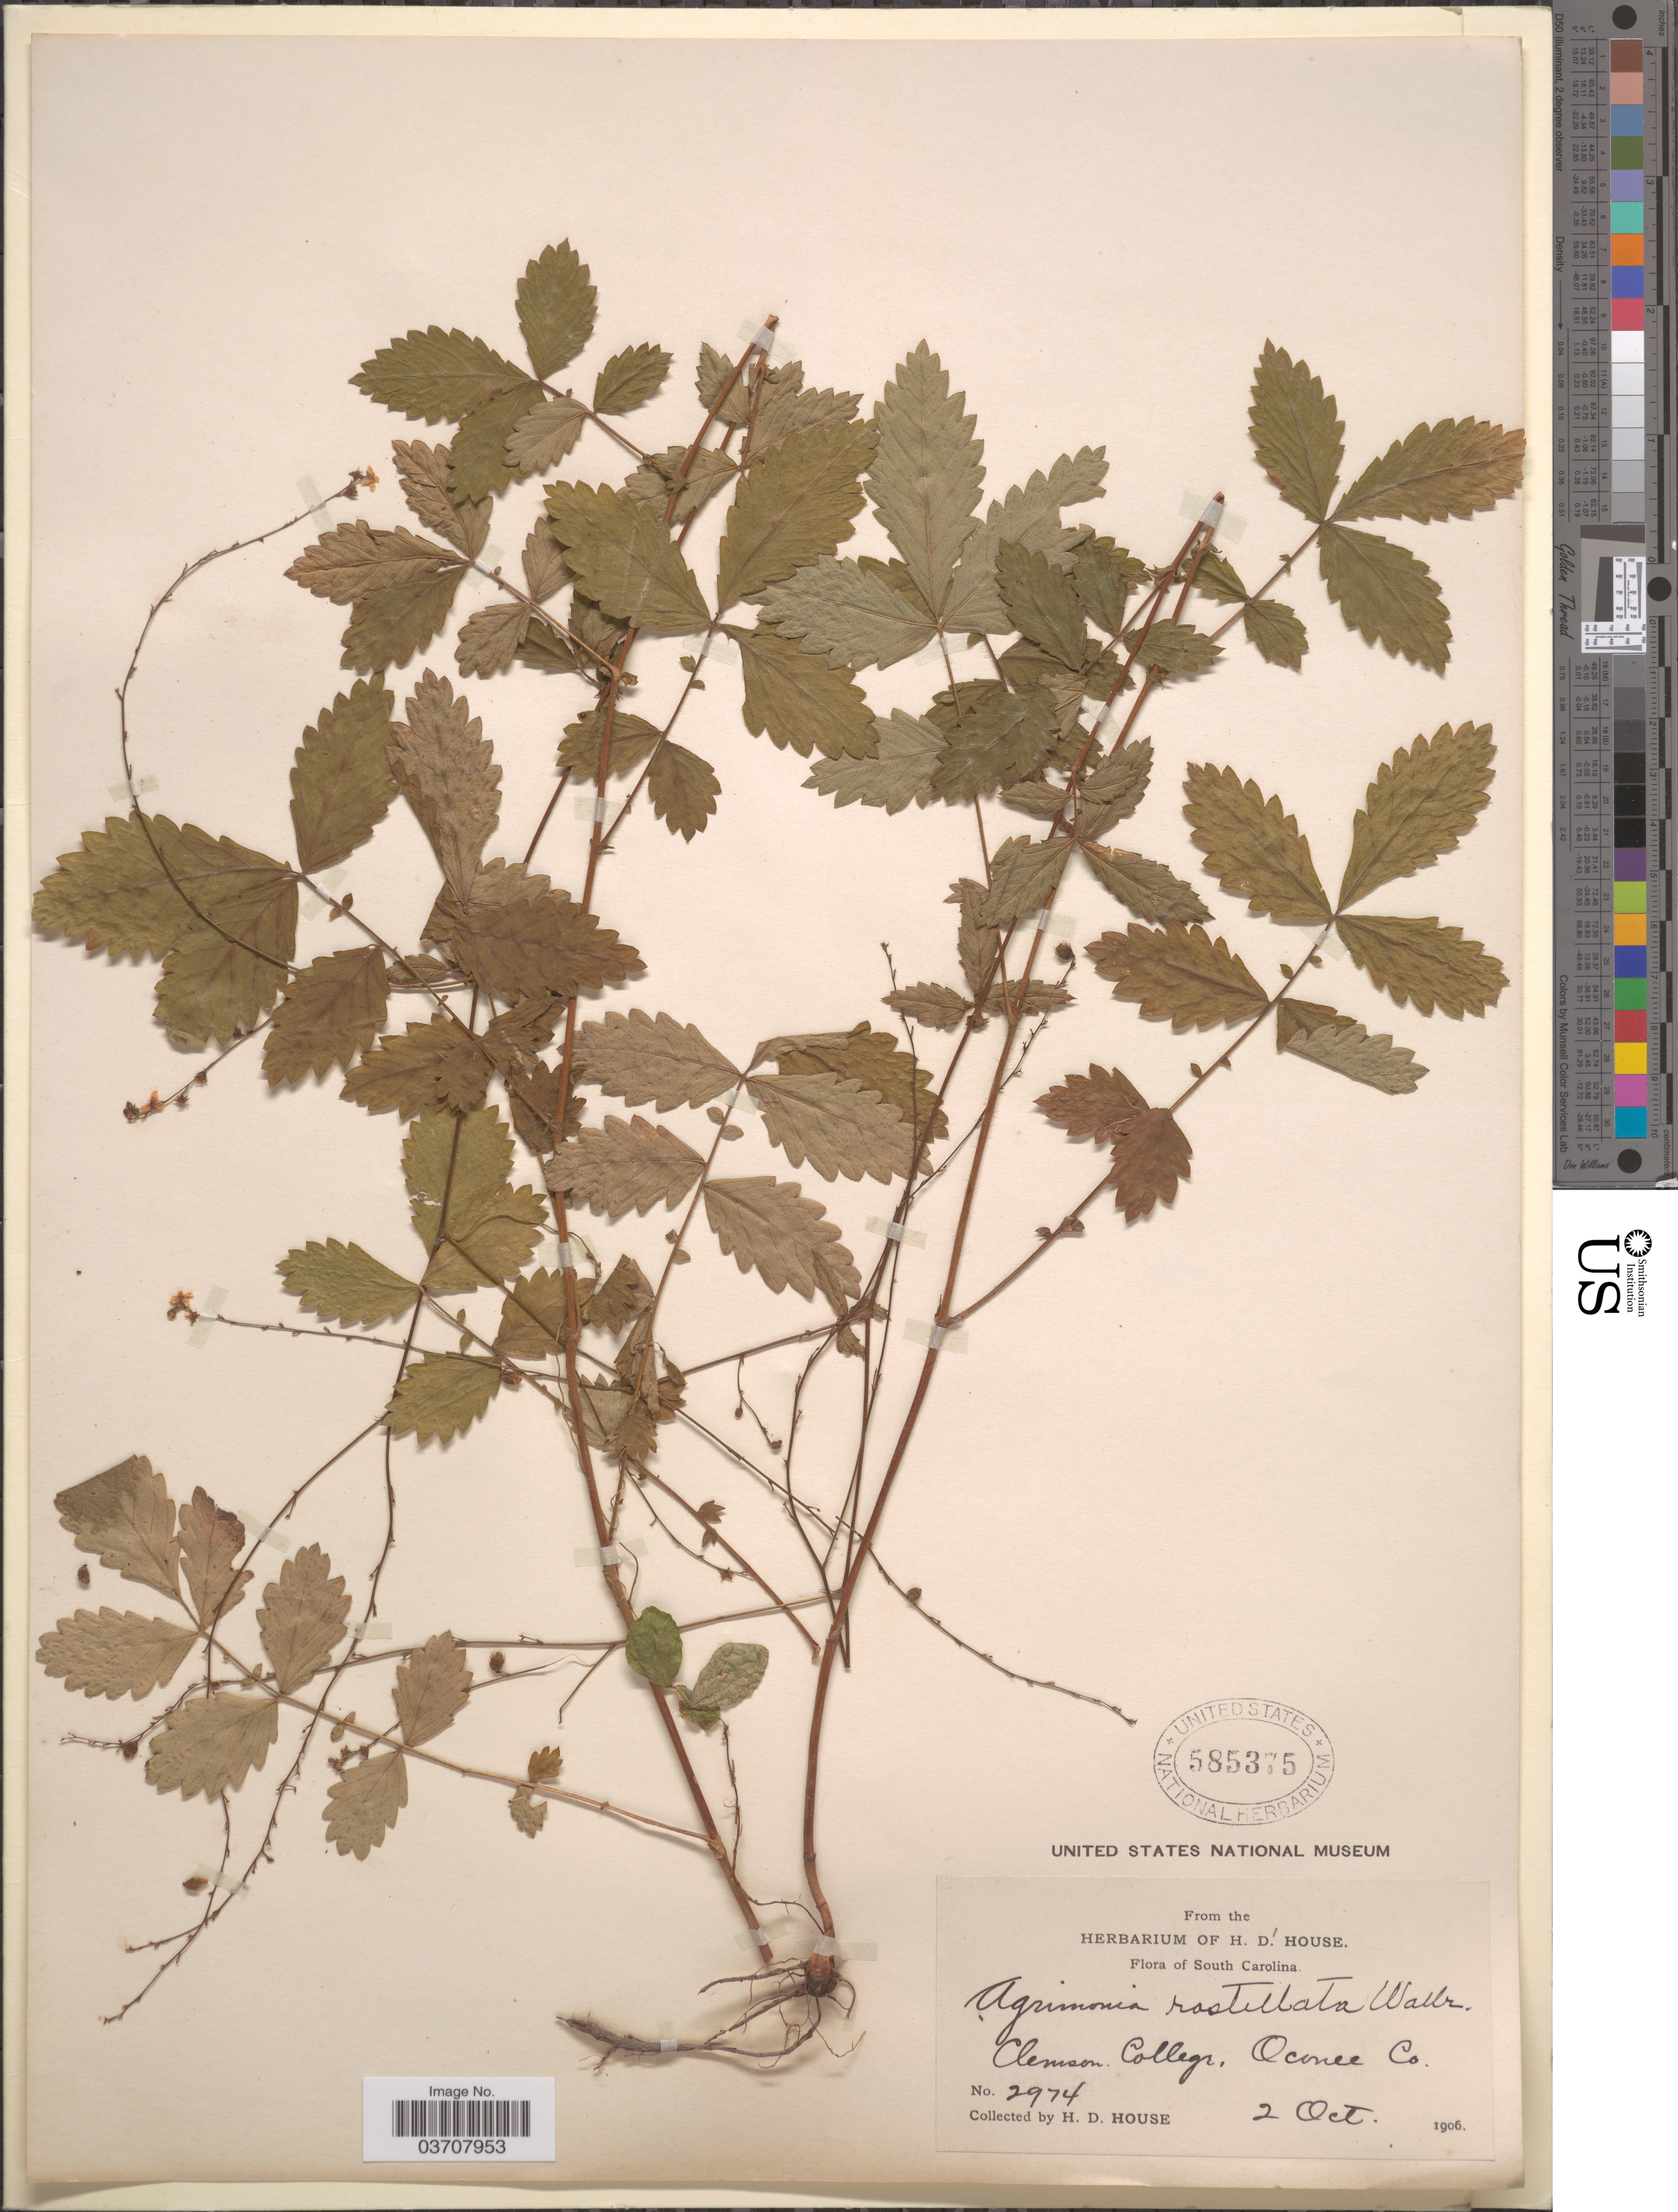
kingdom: Plantae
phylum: Tracheophyta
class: Magnoliopsida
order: Rosales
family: Rosaceae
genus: Agrimonia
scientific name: Agrimonia rostellata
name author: Wallr.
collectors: H. D. House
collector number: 2974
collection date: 1906-10-02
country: United States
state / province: South Carolina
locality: Clemson College, Oconee Co.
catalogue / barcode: US 585375